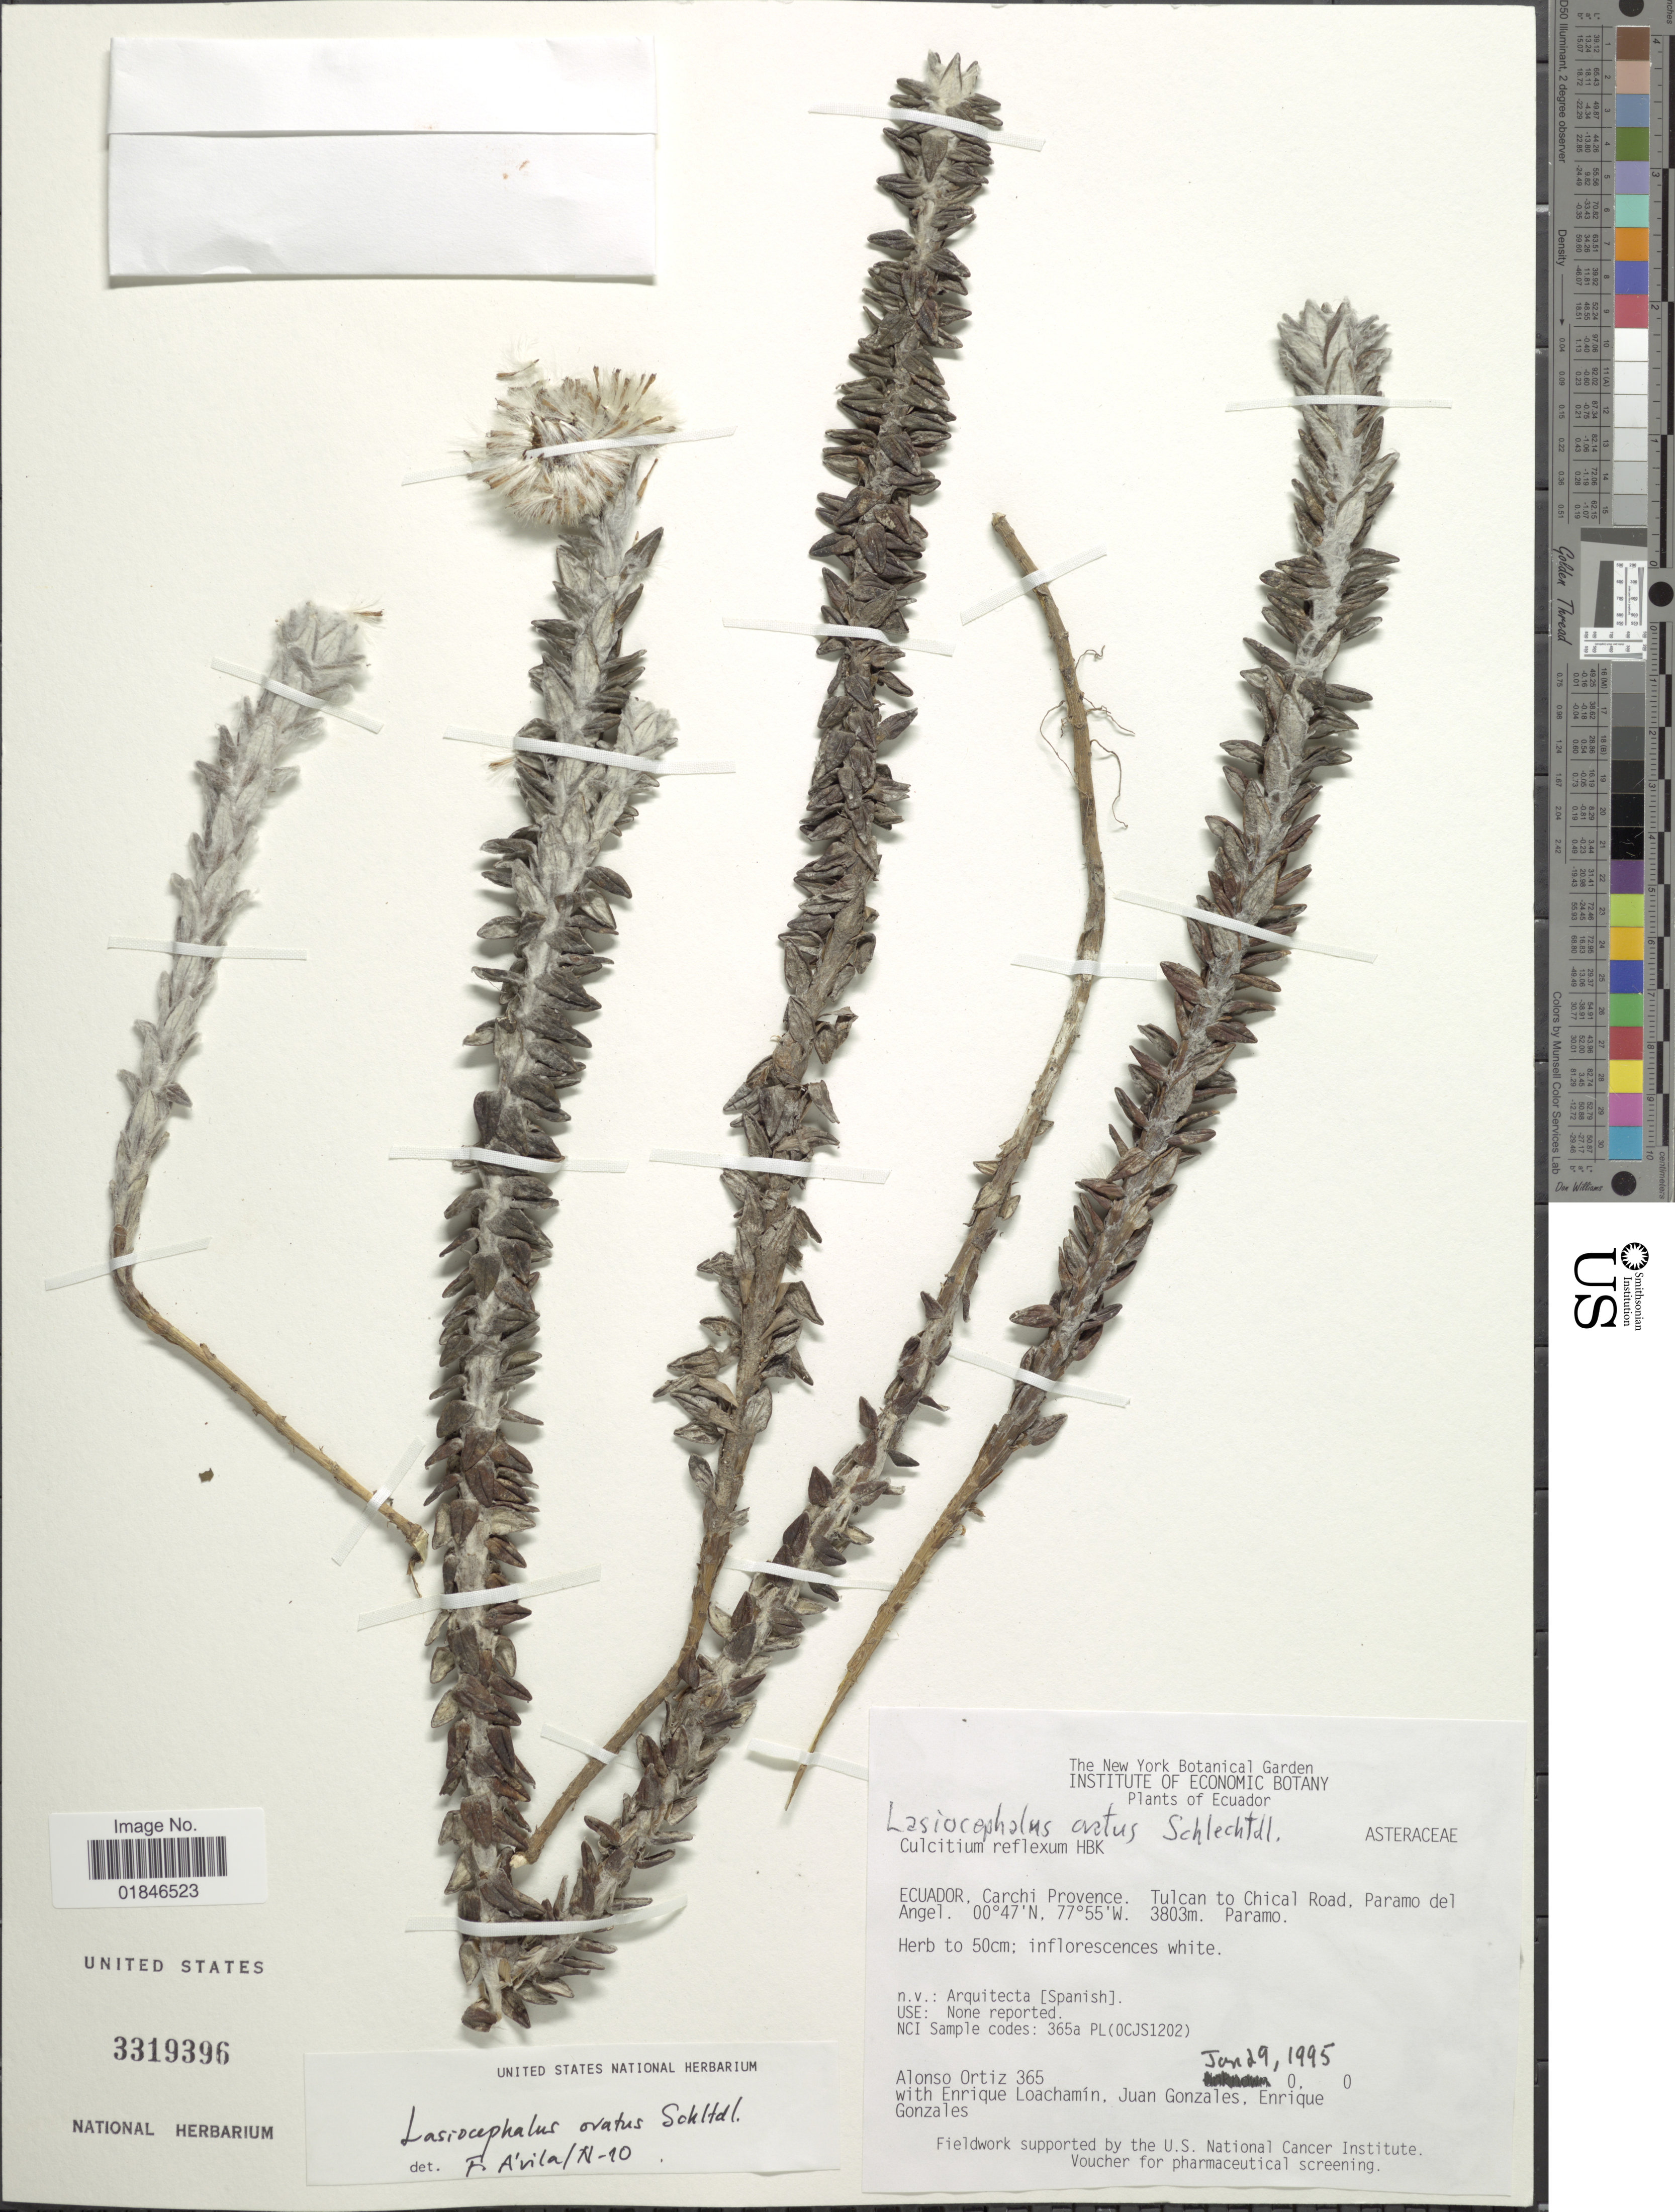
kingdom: Plantae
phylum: Tracheophyta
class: Magnoliopsida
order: Asterales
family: Asteraceae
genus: Senecio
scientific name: Senecio superandinus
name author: Cuatrec.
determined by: Salomon, Luciana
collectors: A. Ortiz, E. Loachamin, J. Gonzales & E. Gonzales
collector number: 365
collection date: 1995-06-29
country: Ecuador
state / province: Carchi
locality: Ecuador, Carchi Provence. Tulcan to Chical Road. Paramo del Angel.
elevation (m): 3803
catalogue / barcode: US 3319396